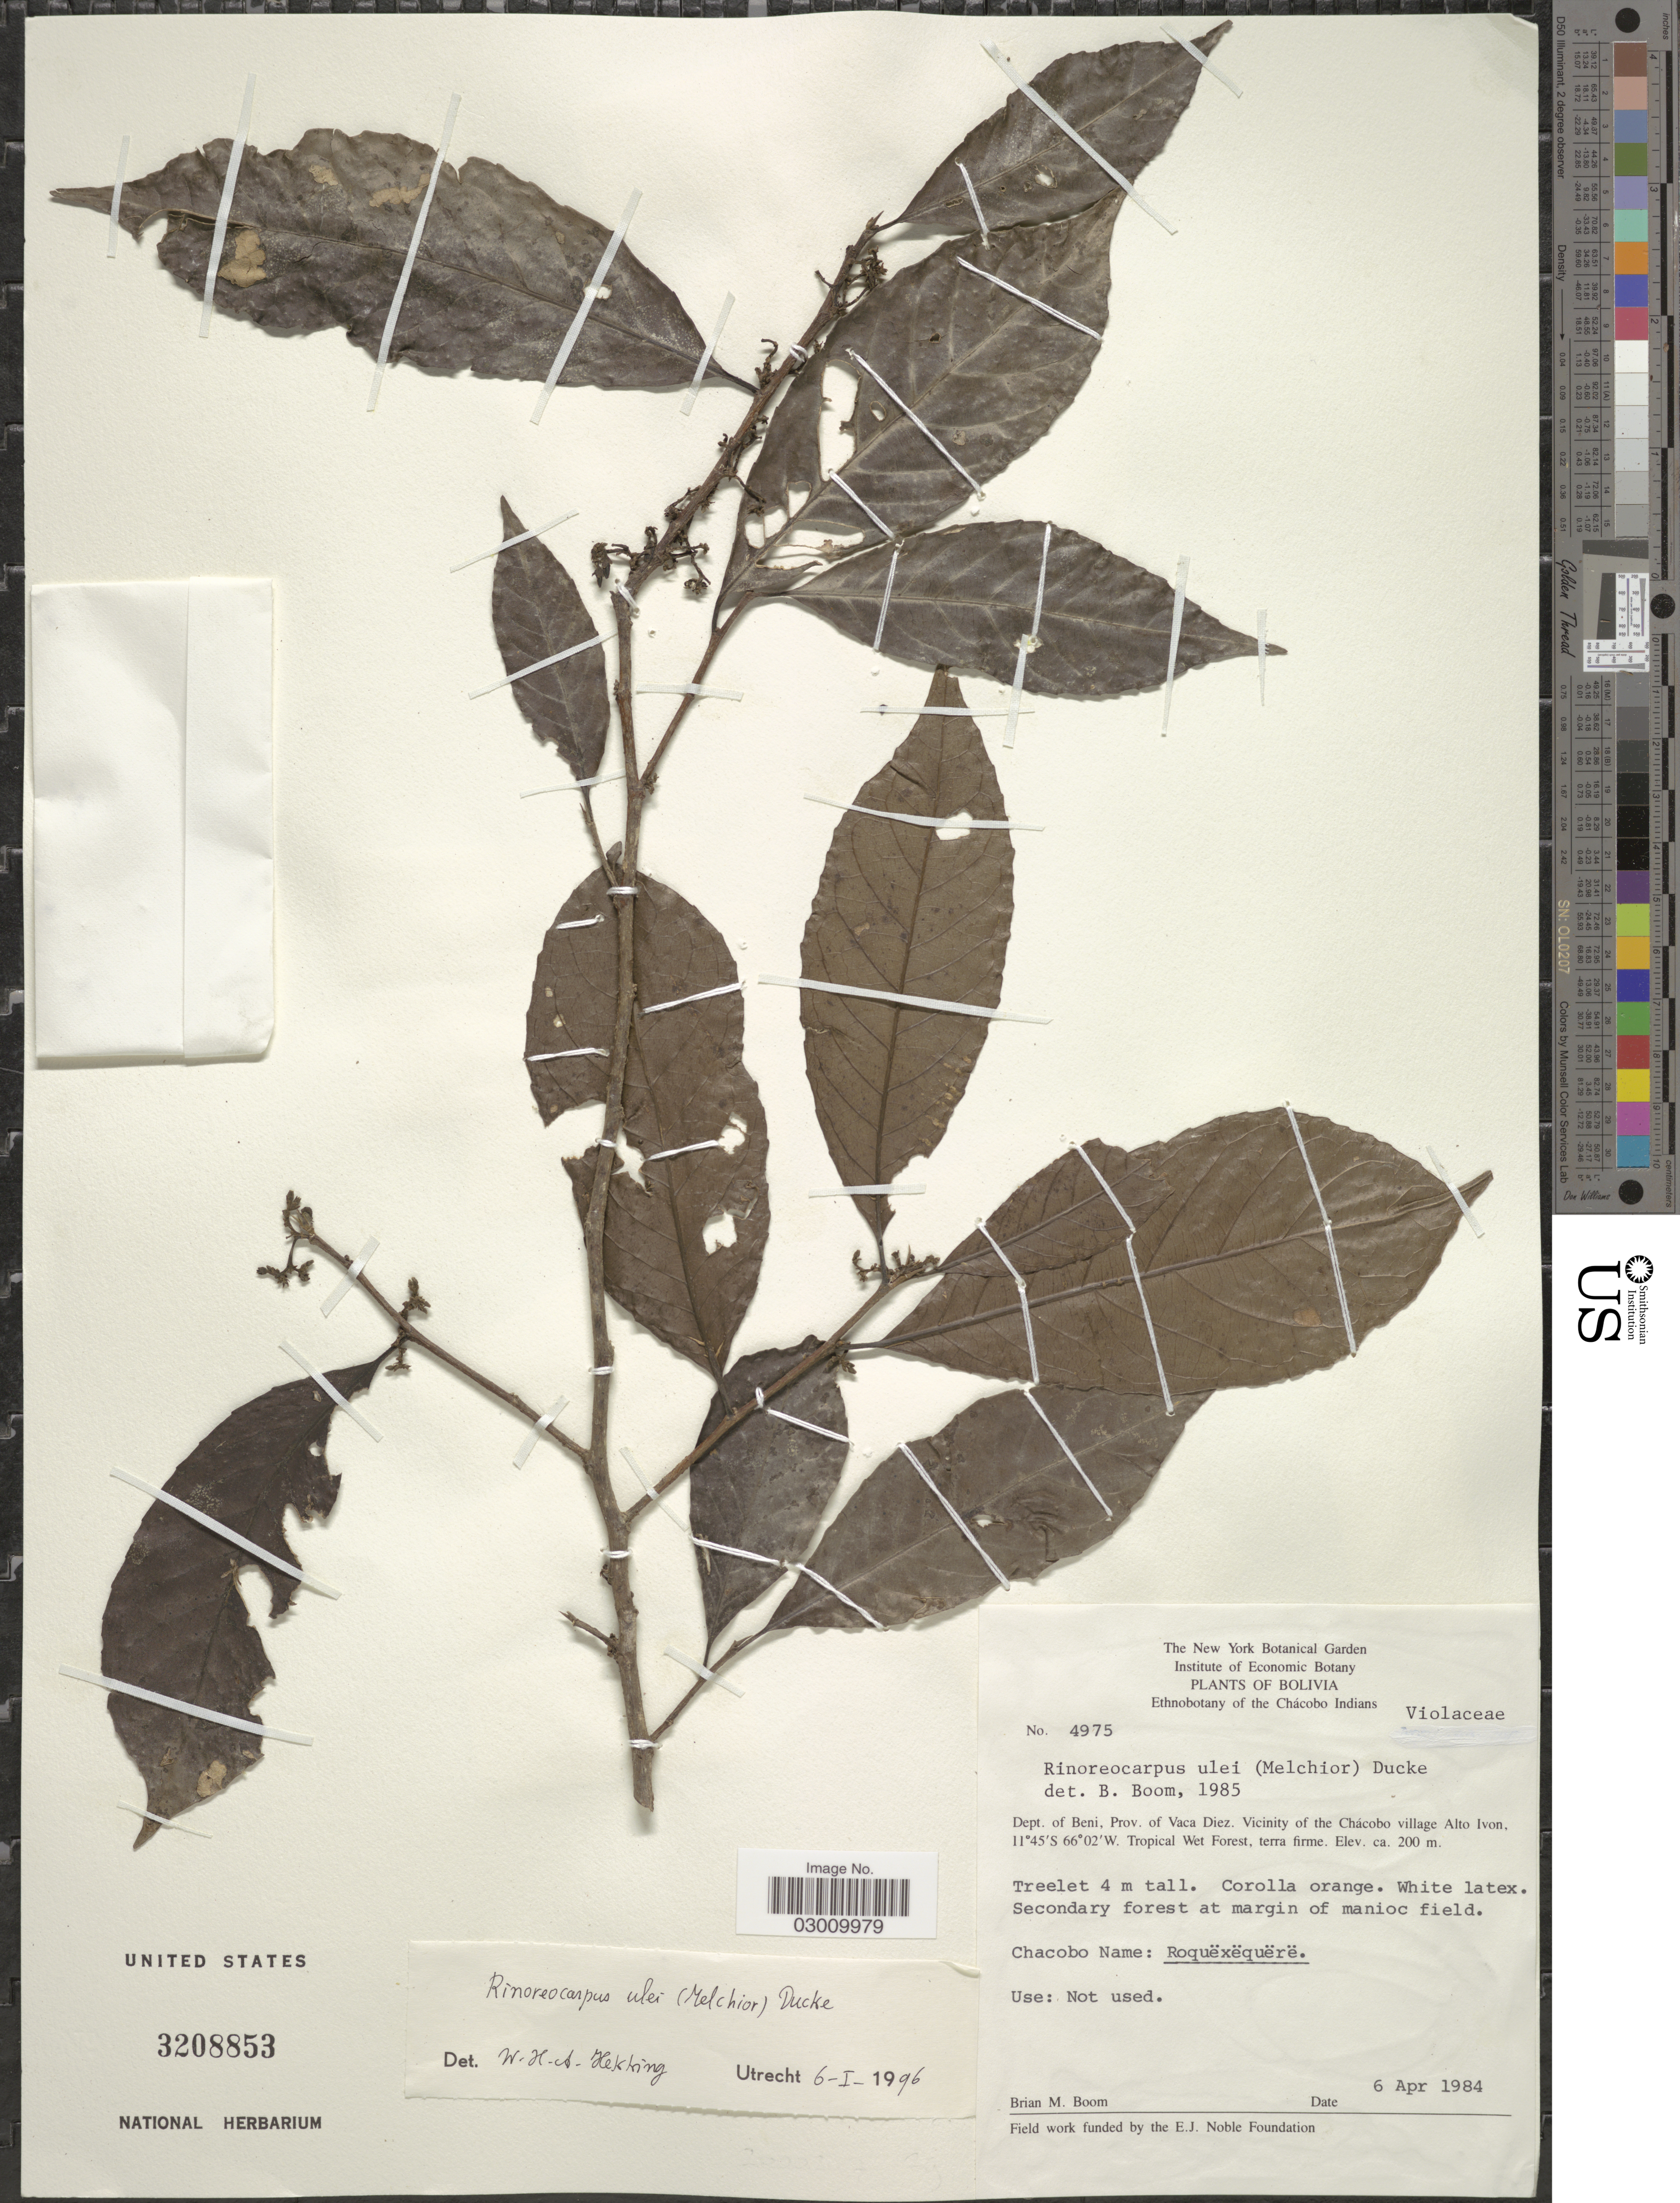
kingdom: Plantae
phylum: Tracheophyta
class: Magnoliopsida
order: Malpighiales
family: Violaceae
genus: Rinoreocarpus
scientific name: Rinoreocarpus ulei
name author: (Melch.) Ducke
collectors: B. M. Boom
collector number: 4975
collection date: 1984-04-06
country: Bolivia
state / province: Beni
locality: Dept. of Beni, Prov. of Vaca Diez, Vicinity of the Chácobo village Alto Ivon, Tropical West Forest, The Chácobo Indians.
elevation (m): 200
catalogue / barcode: US 3208853